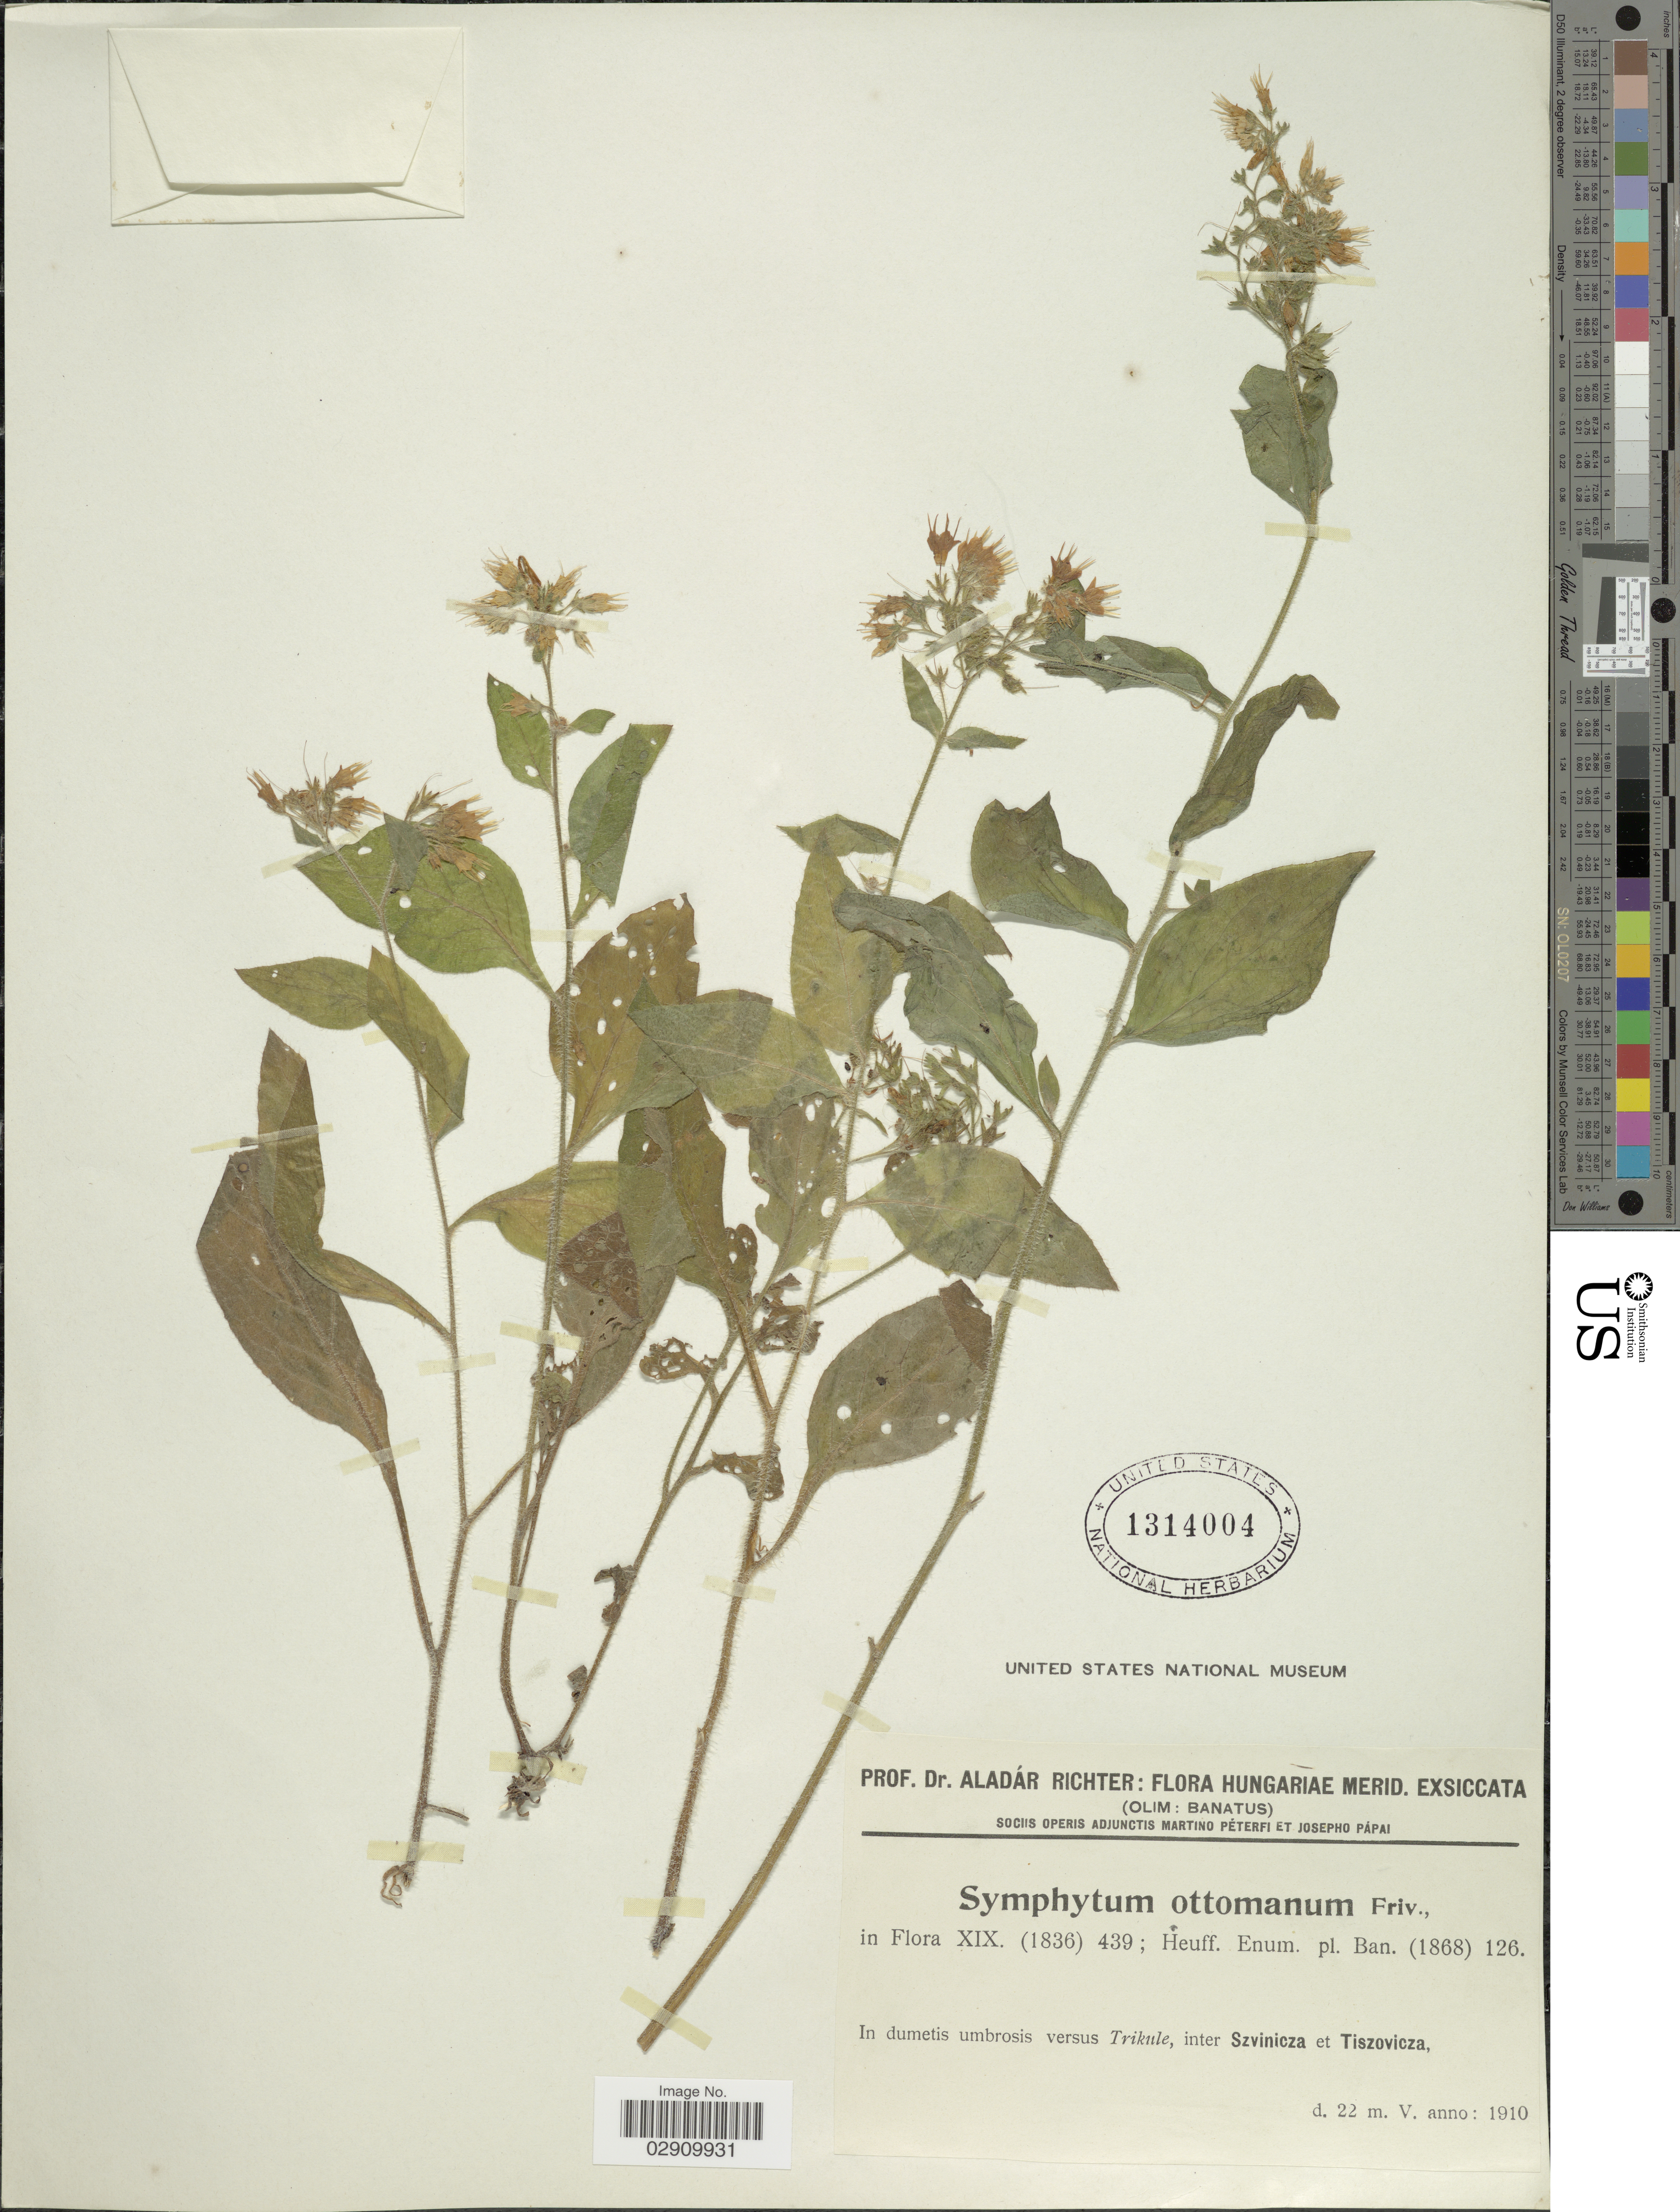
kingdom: Plantae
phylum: Tracheophyta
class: Magnoliopsida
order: Boraginales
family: Boraginaceae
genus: Symphytum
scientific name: Symphytum ottomanum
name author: Friv.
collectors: A. Richter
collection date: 1910-05-22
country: Hungary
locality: In dumetis umbrosis versus Trikule, inter Szvinicza et Tiszovicza. Hungariae merid.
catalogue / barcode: US 1314004